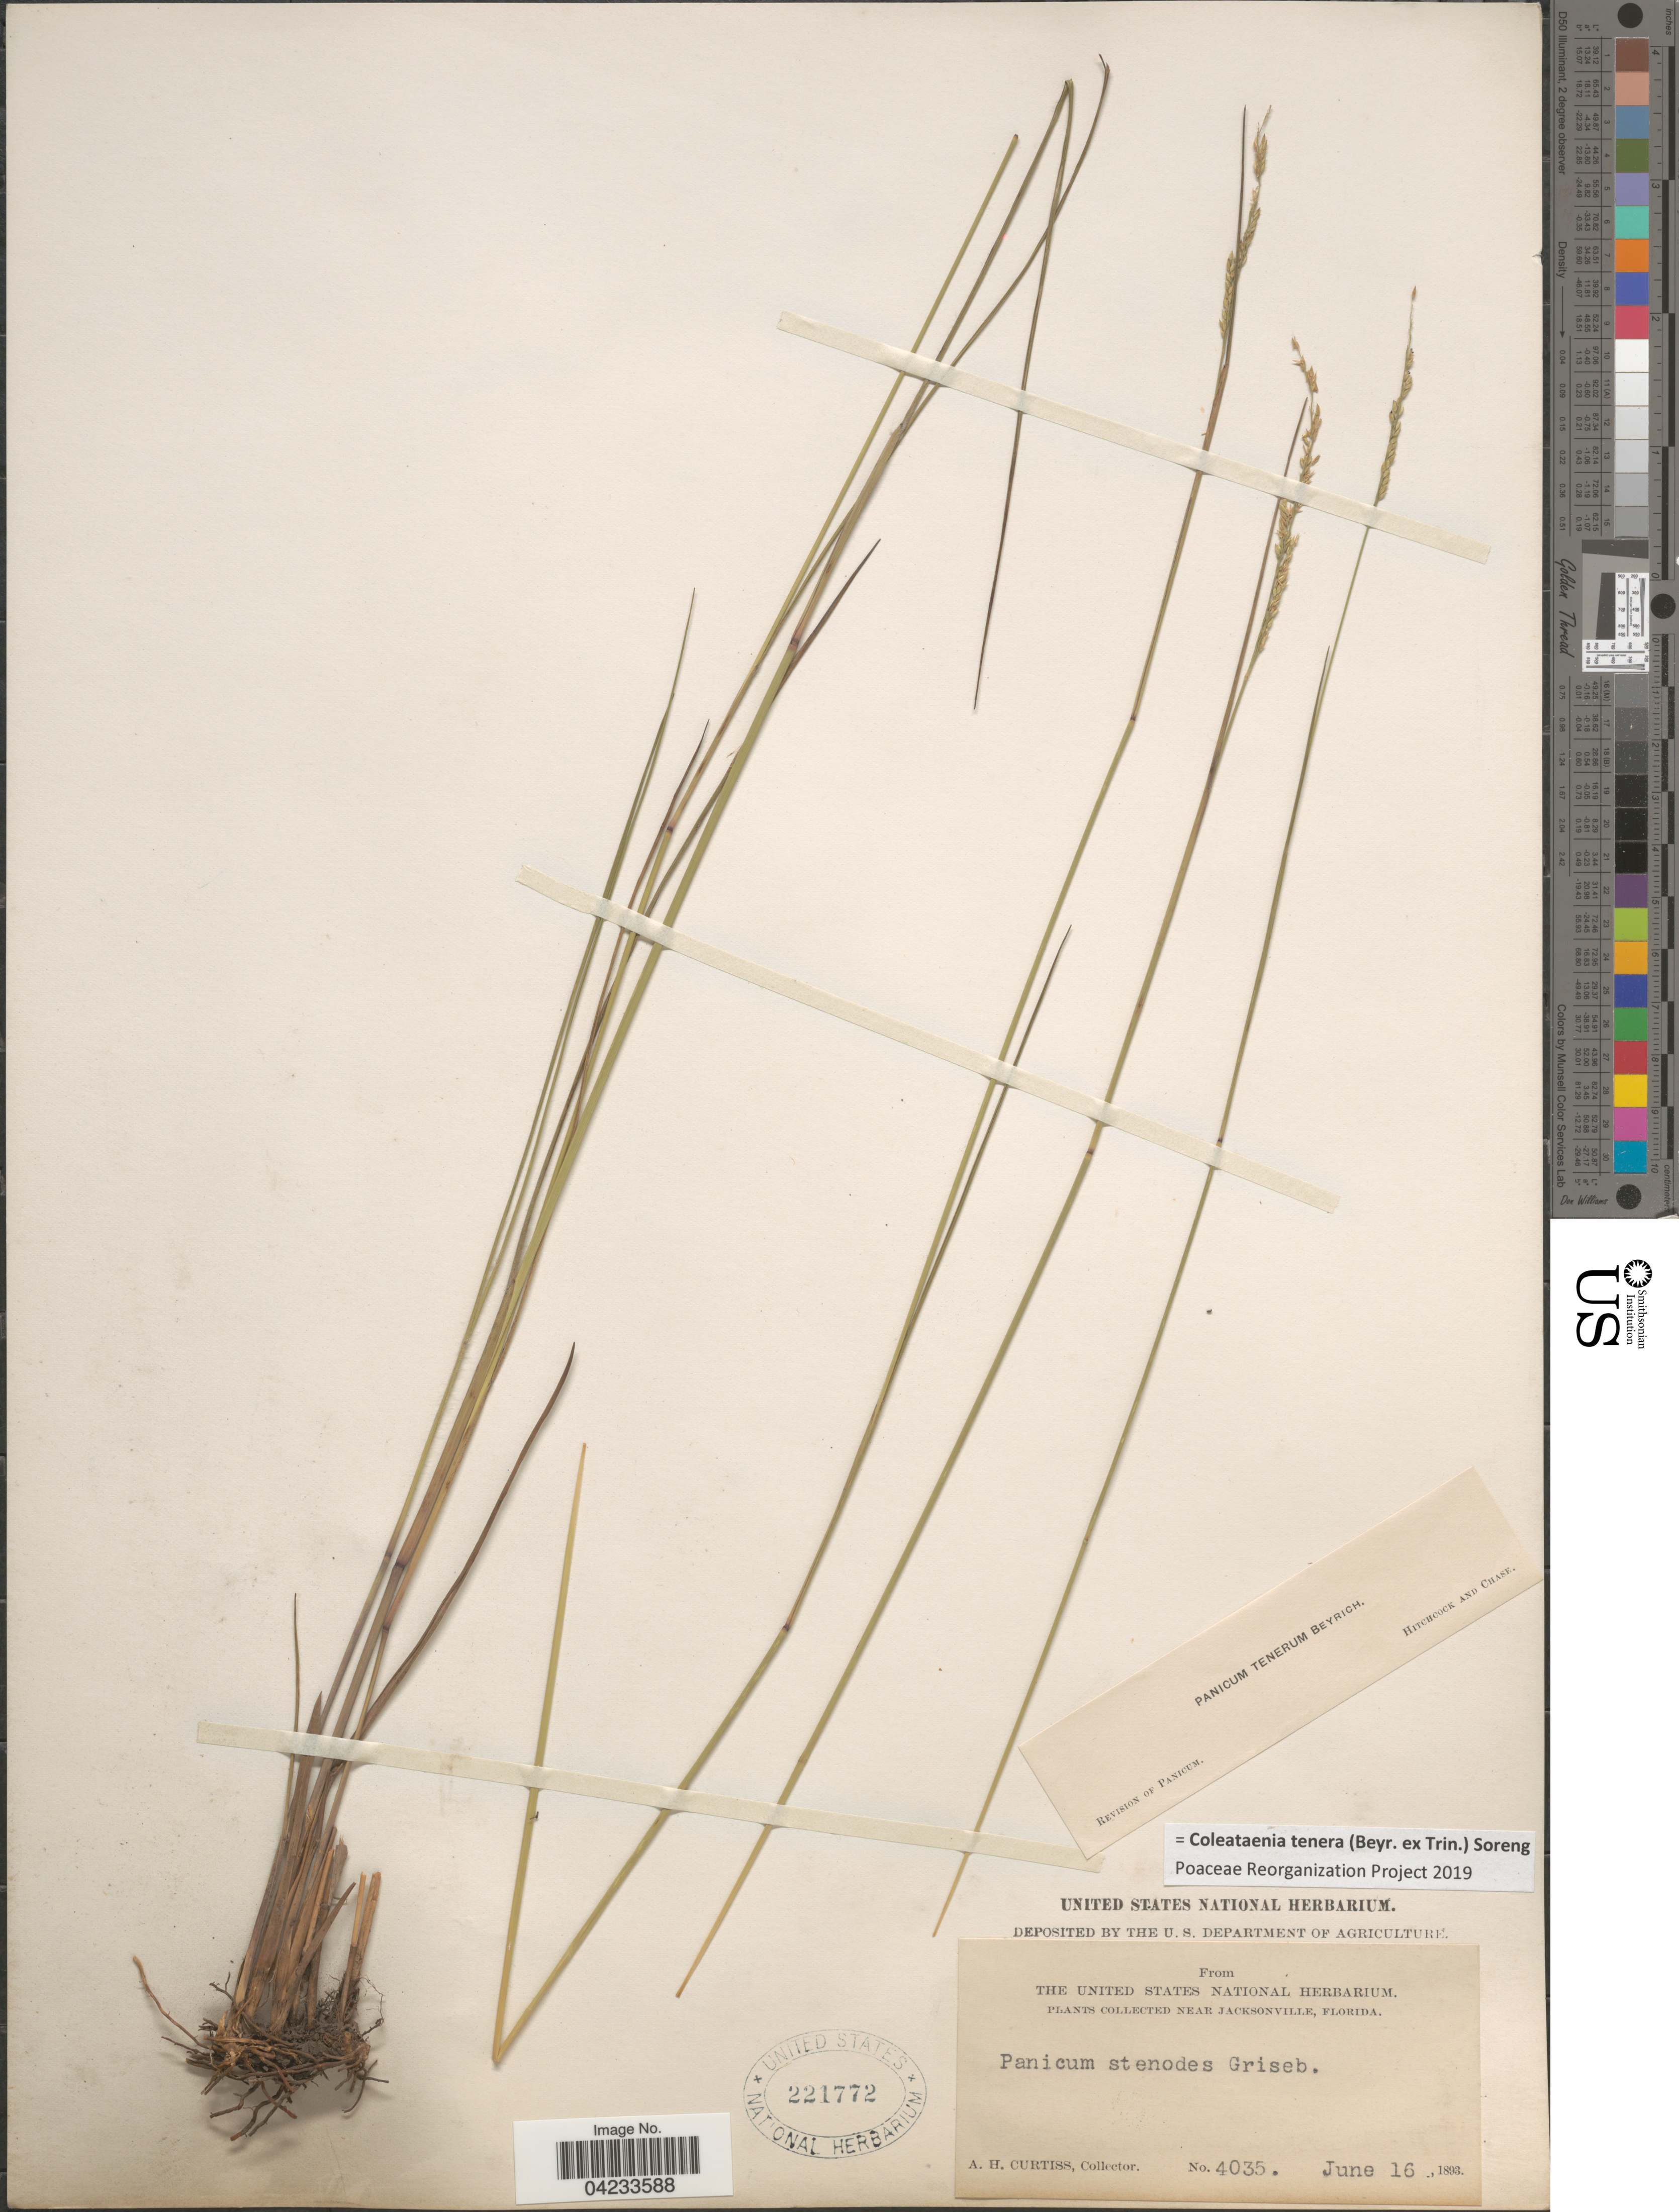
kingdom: Plantae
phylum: Tracheophyta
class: Liliopsida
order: Poales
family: Poaceae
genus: Coleataenia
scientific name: Coleataenia tenera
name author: (Beyr. ex Trin.) Soreng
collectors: A. H. Curtiss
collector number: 4035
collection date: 1893-06-16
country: United States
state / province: Florida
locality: Near Jacksonville.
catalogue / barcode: US 221772